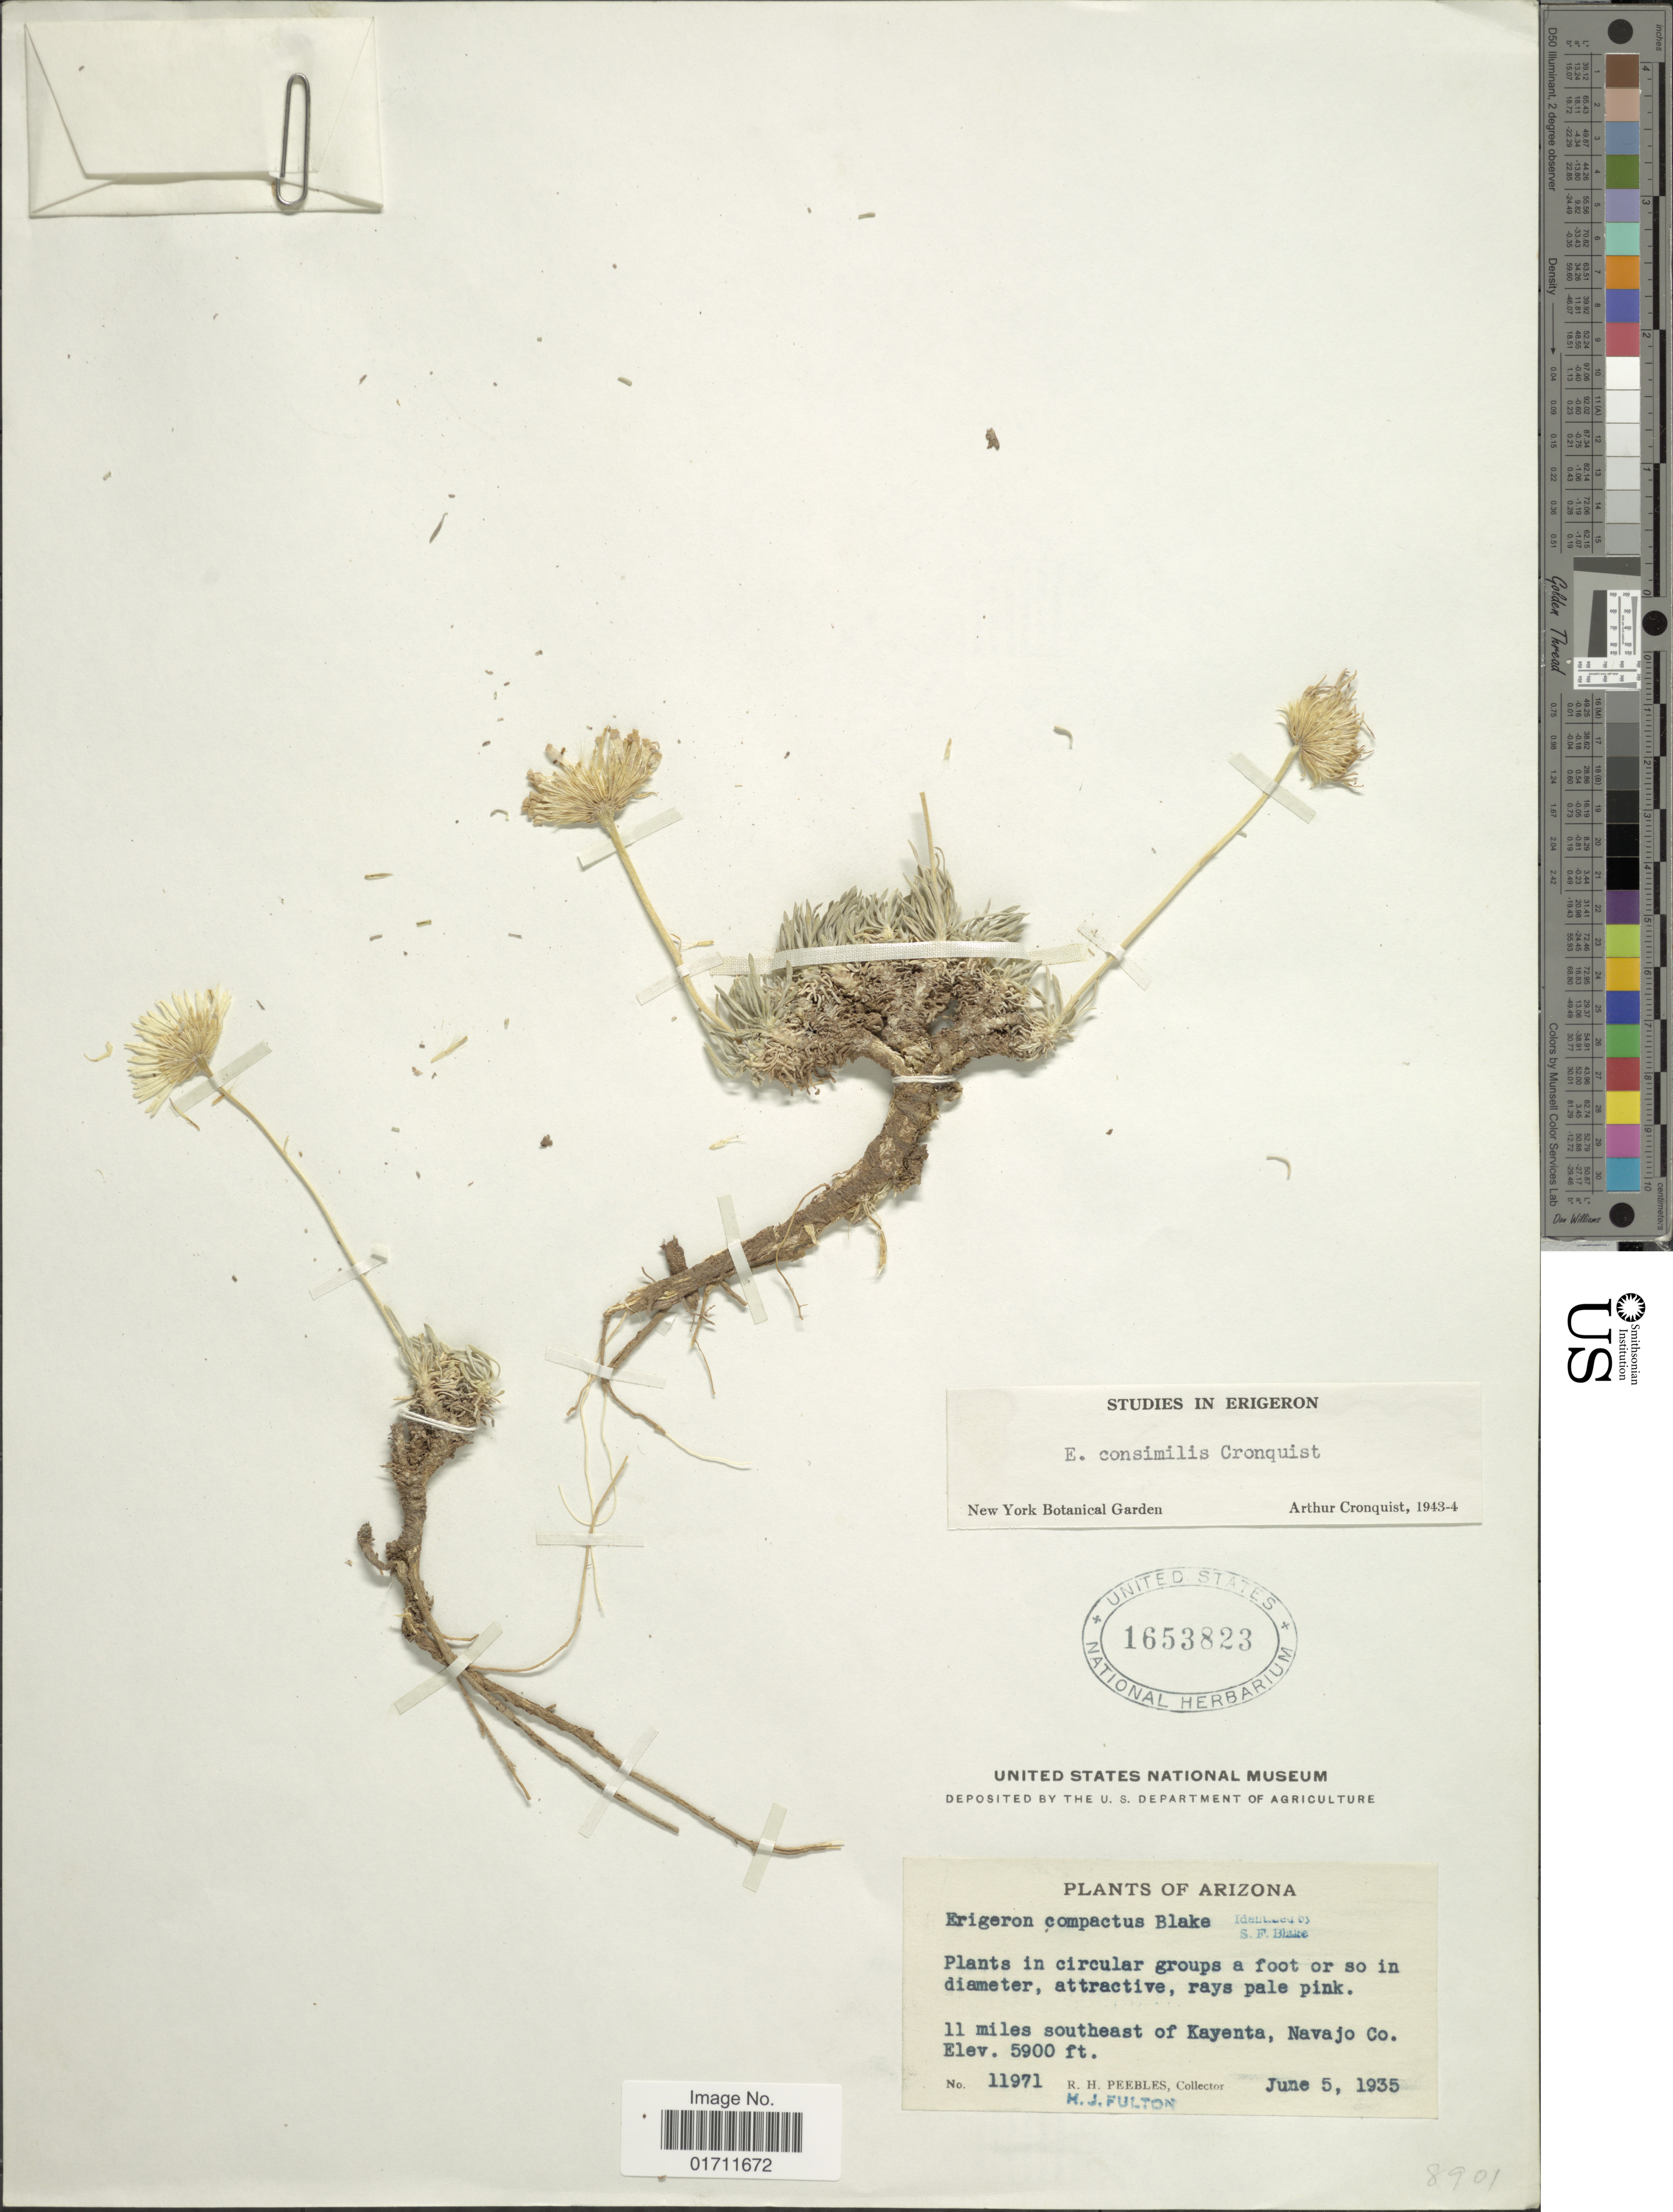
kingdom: Plantae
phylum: Tracheophyta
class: Magnoliopsida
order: Asterales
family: Asteraceae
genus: Erigeron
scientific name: Erigeron consimilis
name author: Cronq.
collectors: R. H. Peebles & M. Fulton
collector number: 11971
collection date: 1935-06-05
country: United States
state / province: Arizona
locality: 11 miles southeast of Kayenta, Navajo Co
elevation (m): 1798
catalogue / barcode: US 1653823